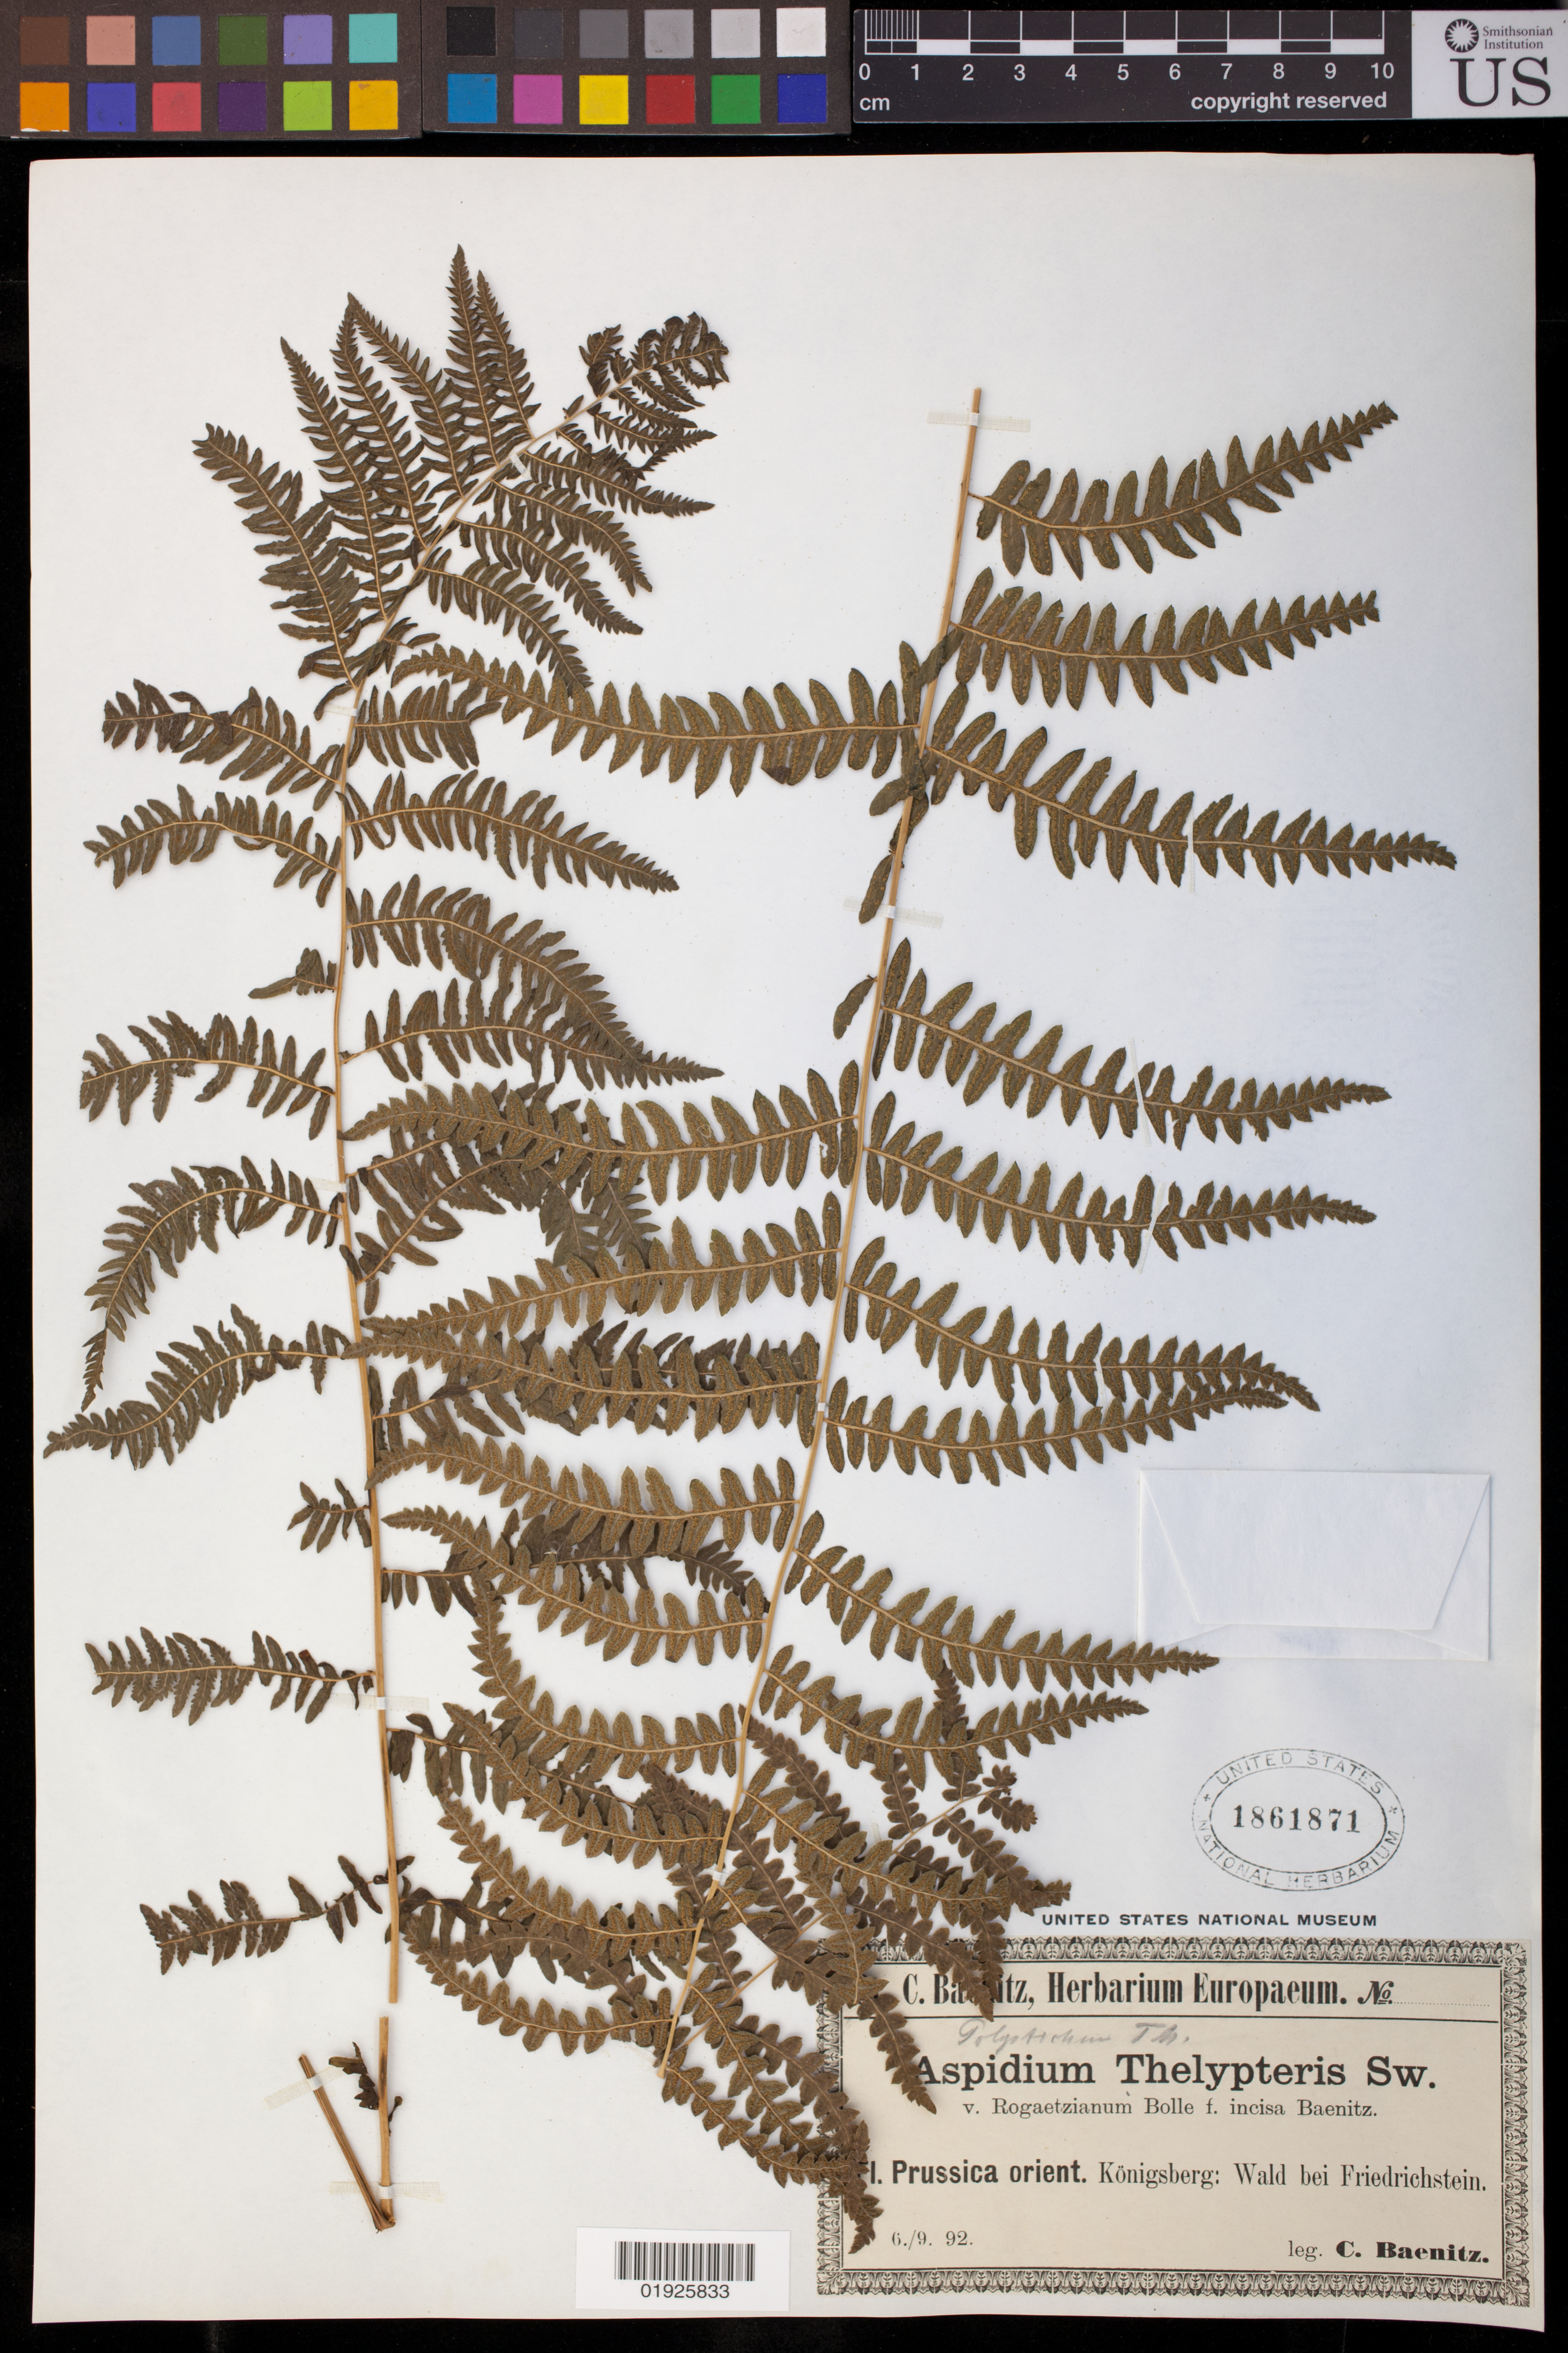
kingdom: Plantae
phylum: Tracheophyta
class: Polypodiopsida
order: Polypodiales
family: Thelypteridaceae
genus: Thelypteris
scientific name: Thelypteris palustris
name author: (Salisb.) Schott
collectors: C. G. Baenitz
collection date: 1892-09-06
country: Germany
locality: Prussica orient. Konigsberg: Wald bei Friedrichstein.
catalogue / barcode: US 1861871